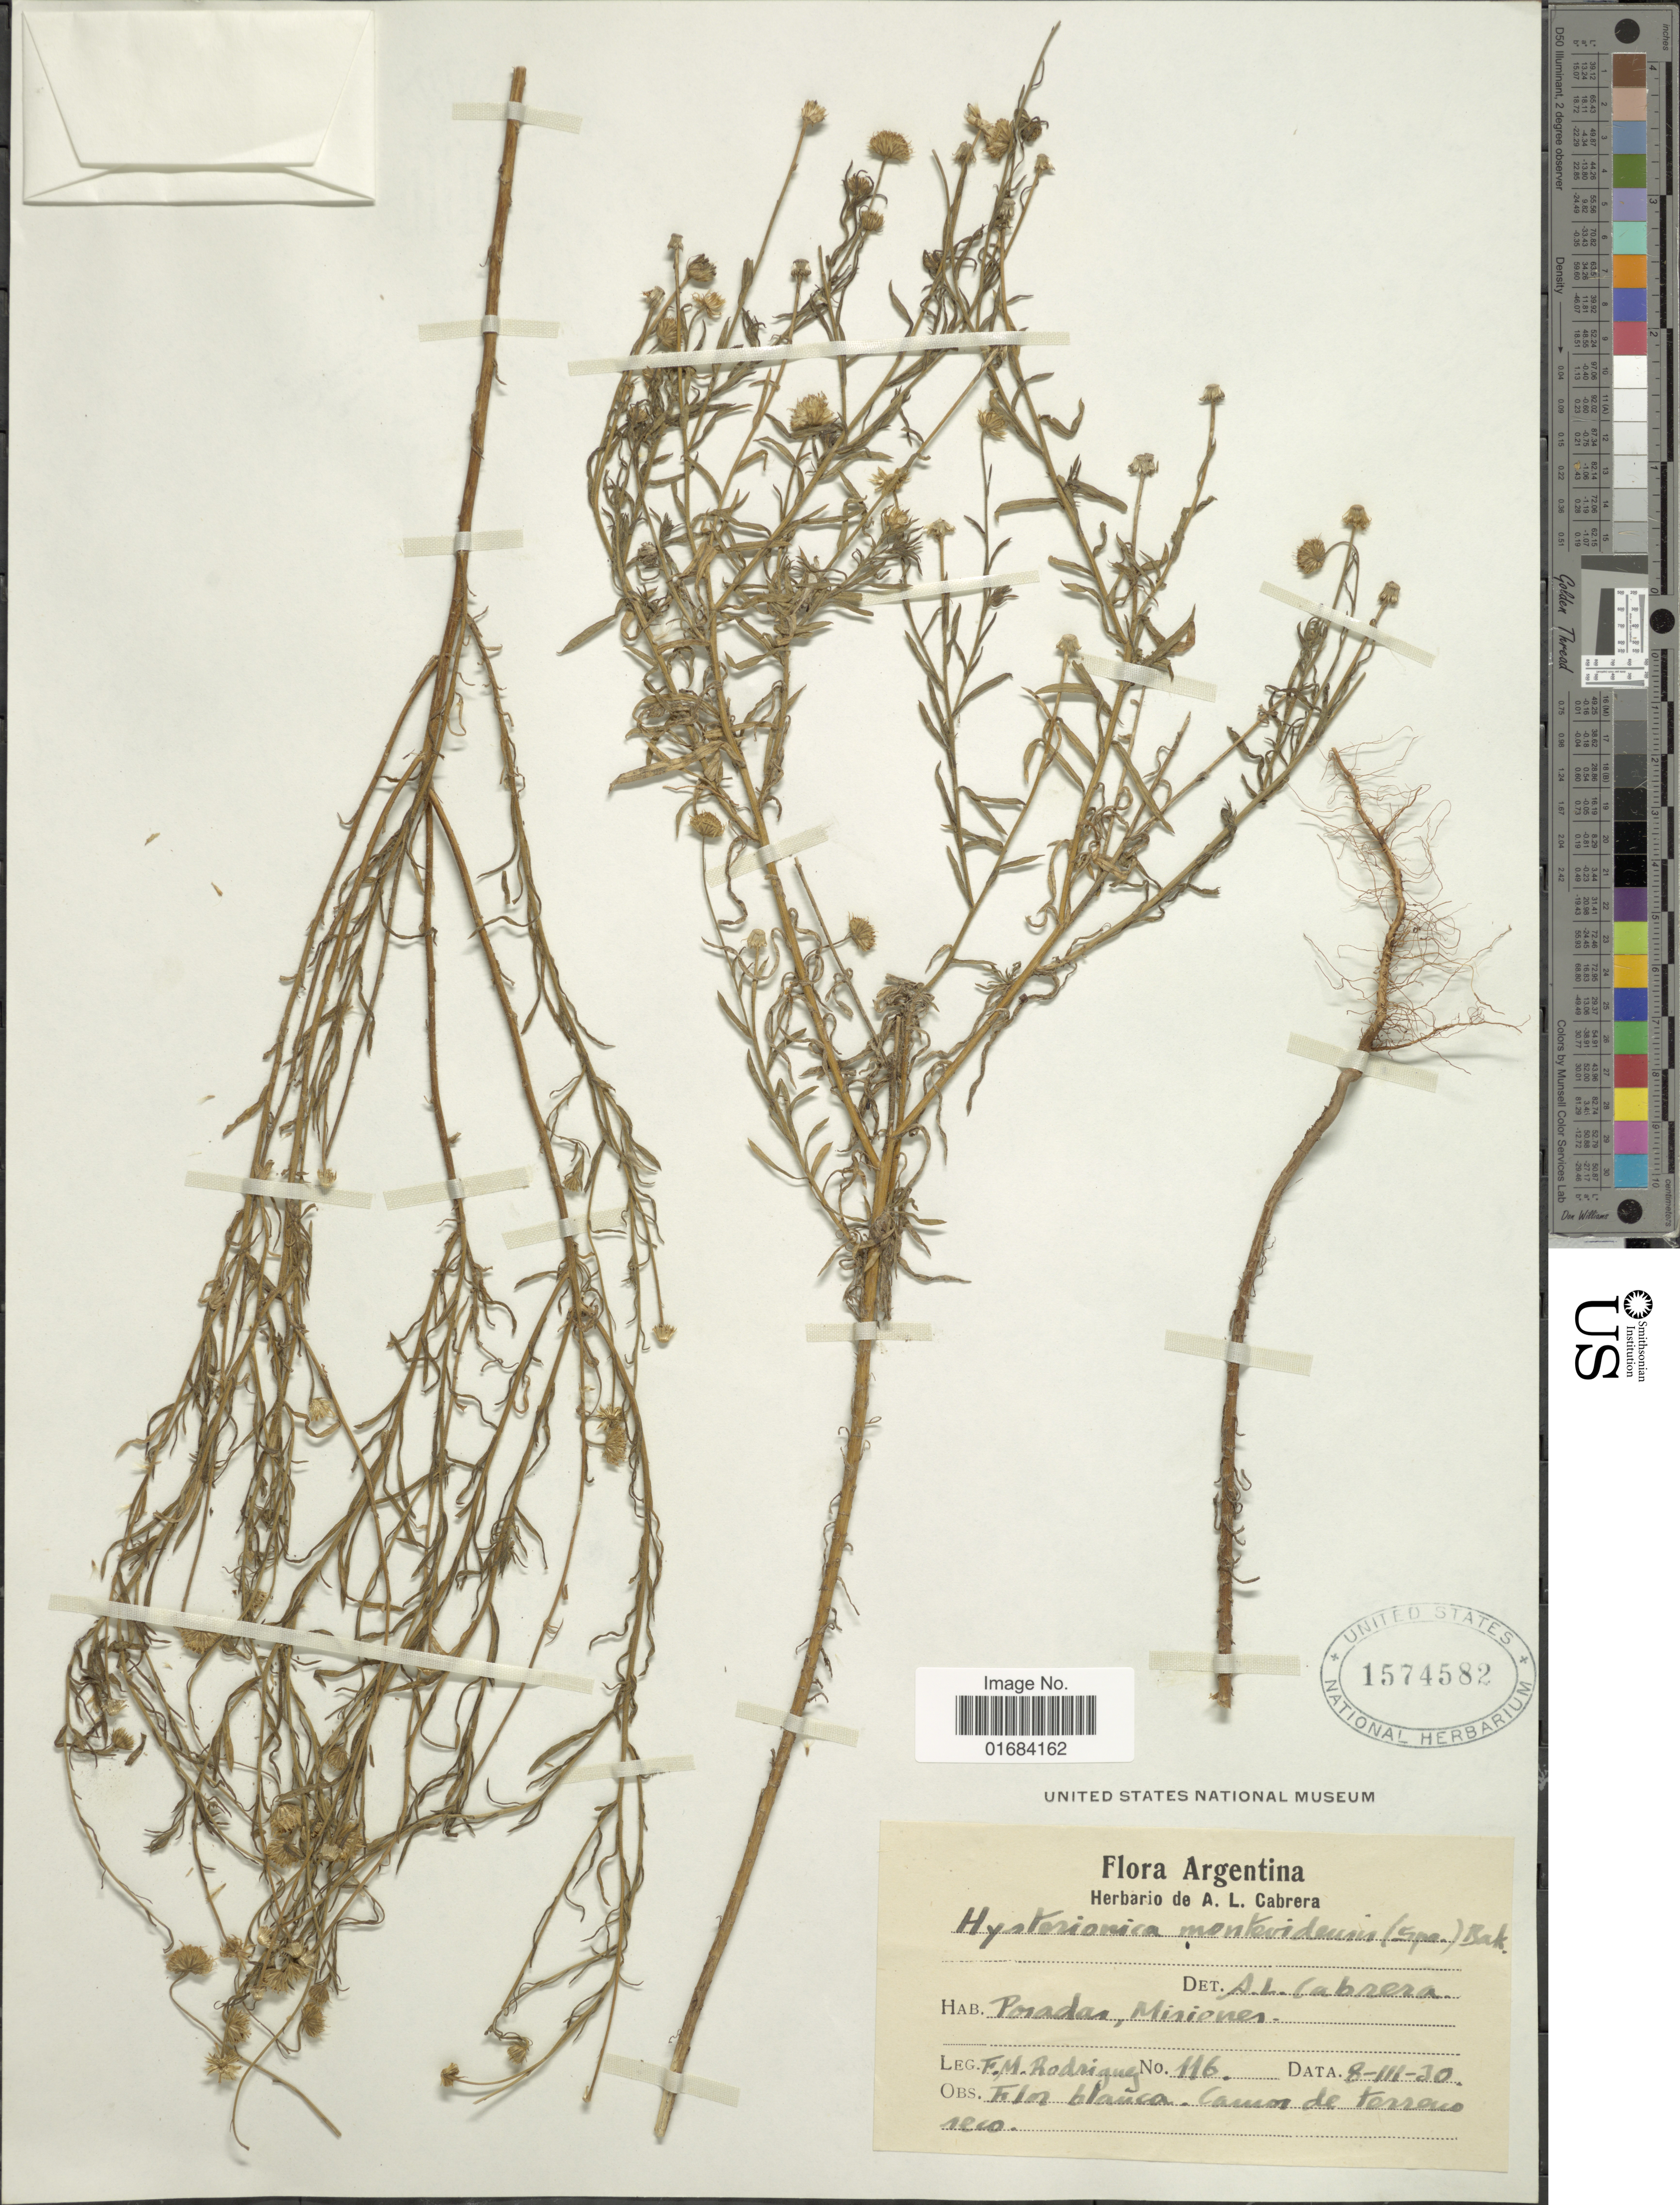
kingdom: Plantae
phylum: Tracheophyta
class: Magnoliopsida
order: Asterales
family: Asteraceae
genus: Hysterionica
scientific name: Hysterionica montevidensis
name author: Baker in Mart.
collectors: F. M. Rodriguez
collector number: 116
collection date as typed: Transcribed d/m/y: 8/3/30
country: Argentina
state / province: Misiones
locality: Poradas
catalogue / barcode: US 1574582